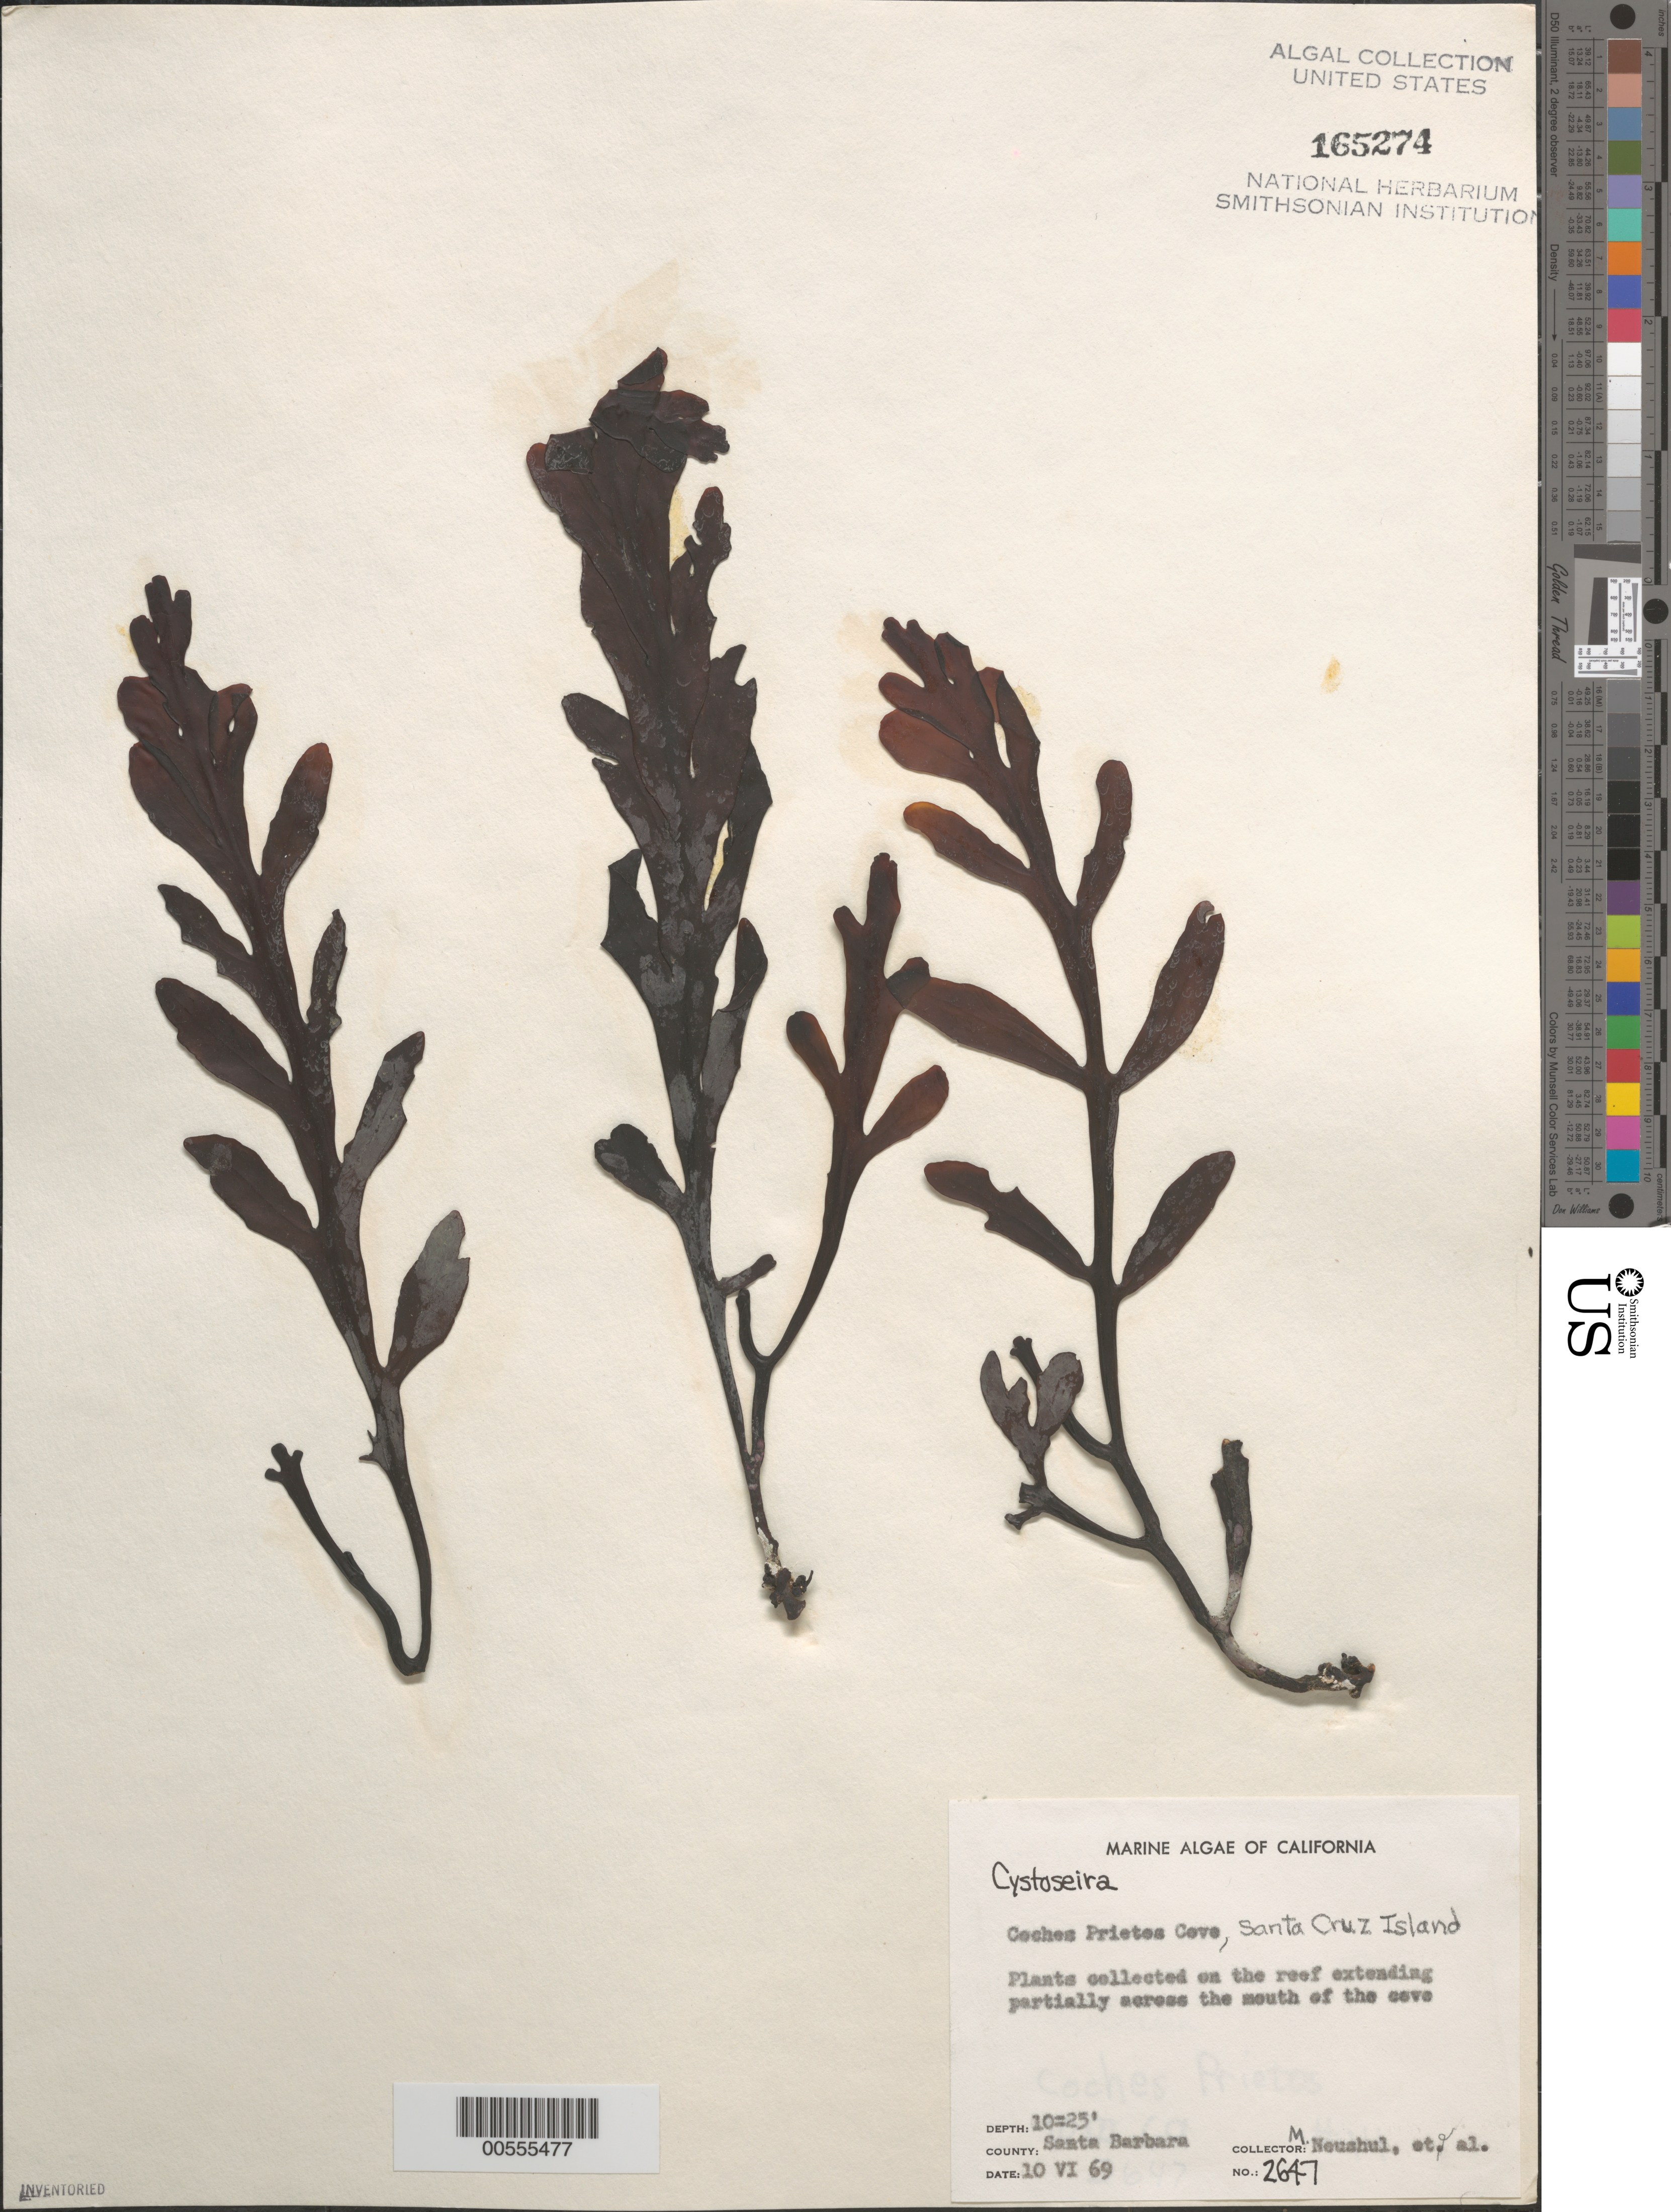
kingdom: Chromista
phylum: Ochrophyta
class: Phaeophyceae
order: Fucales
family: Sargassaceae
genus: Cystoseira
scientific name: Cystoseira sp.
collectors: M. Neushul, A. Charters, M. Foster & D. C. Barilotti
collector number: Neushul 2647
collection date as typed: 10 Jun 1969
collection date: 1969-06-10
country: United States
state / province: California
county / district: Santa Barbara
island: Santa Cruz Island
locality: Coches Prietos Cove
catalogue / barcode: US 165274